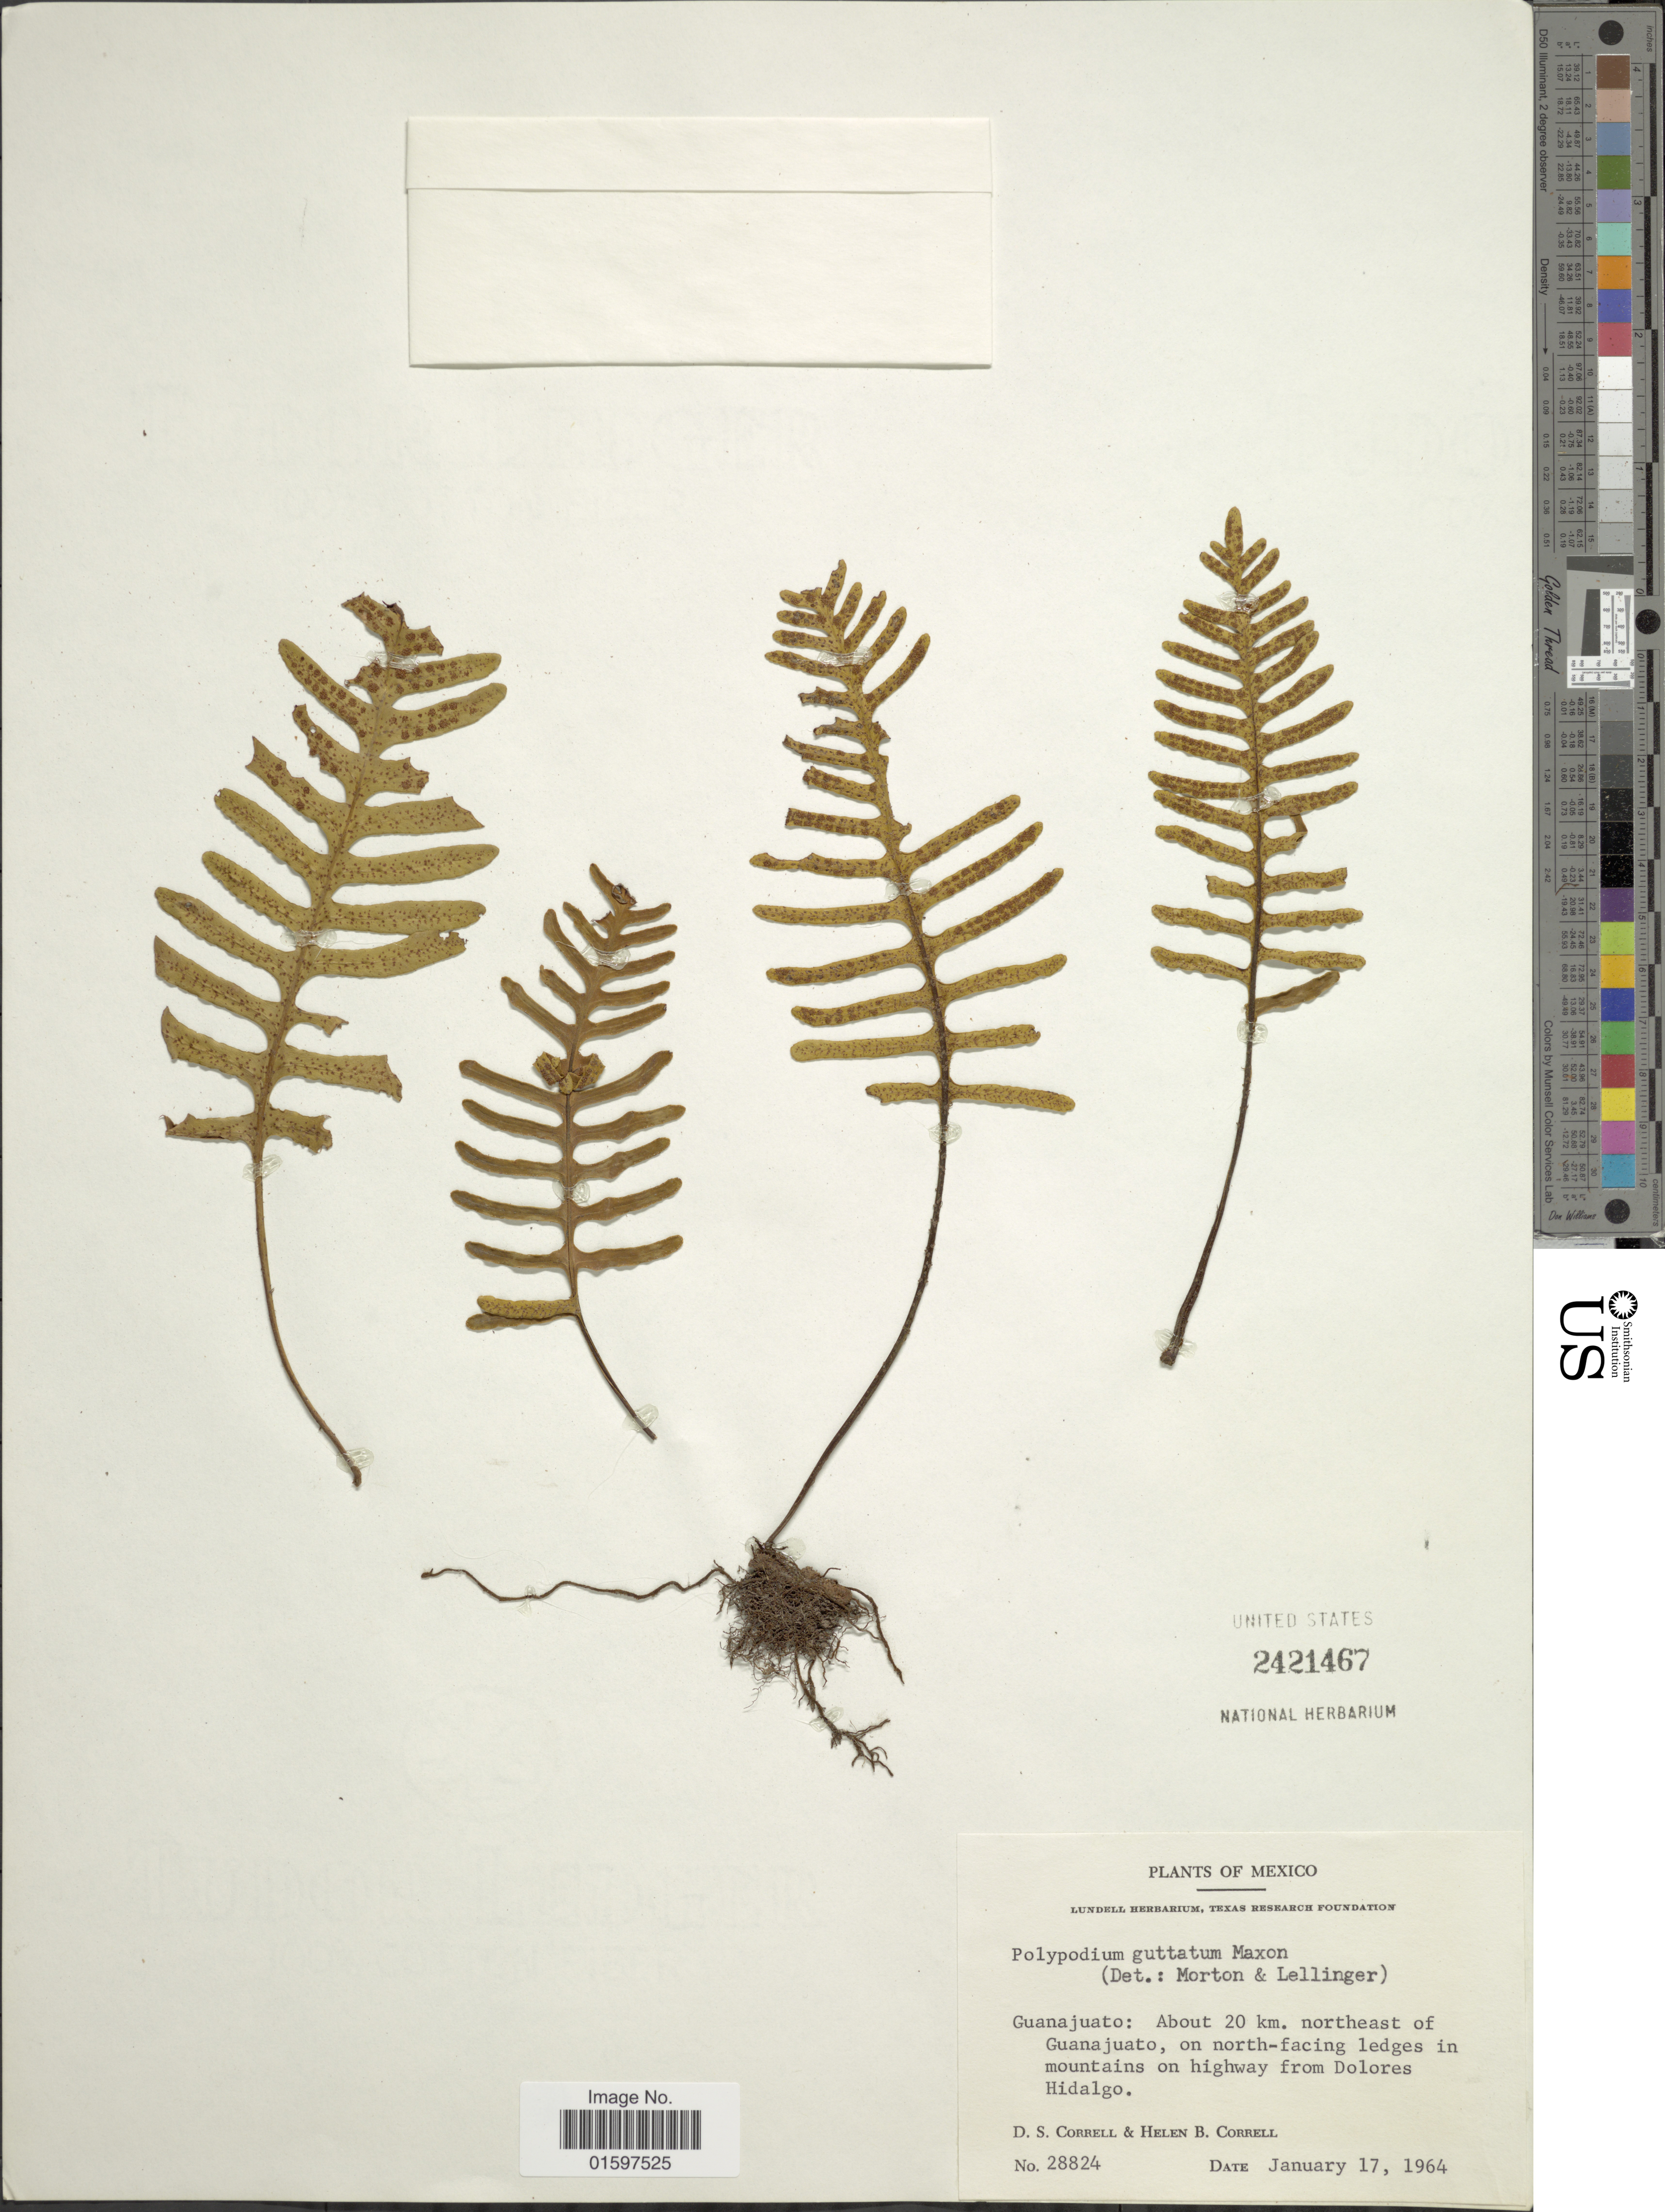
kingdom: Plantae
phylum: Tracheophyta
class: Polypodiopsida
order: Polypodiales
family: Polypodiaceae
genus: Pleopeltis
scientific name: Pleopeltis guttata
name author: (Maxon) E.G. Andrews & Windham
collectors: D. S. Correll & H. Correll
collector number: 28824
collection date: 1964-01-17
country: Mexico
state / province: Guanajuato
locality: About 20 km. northeast of Guanajuato, on north-facing ledges in mountains on highway from Dolores Hidalgo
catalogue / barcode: US 2421467